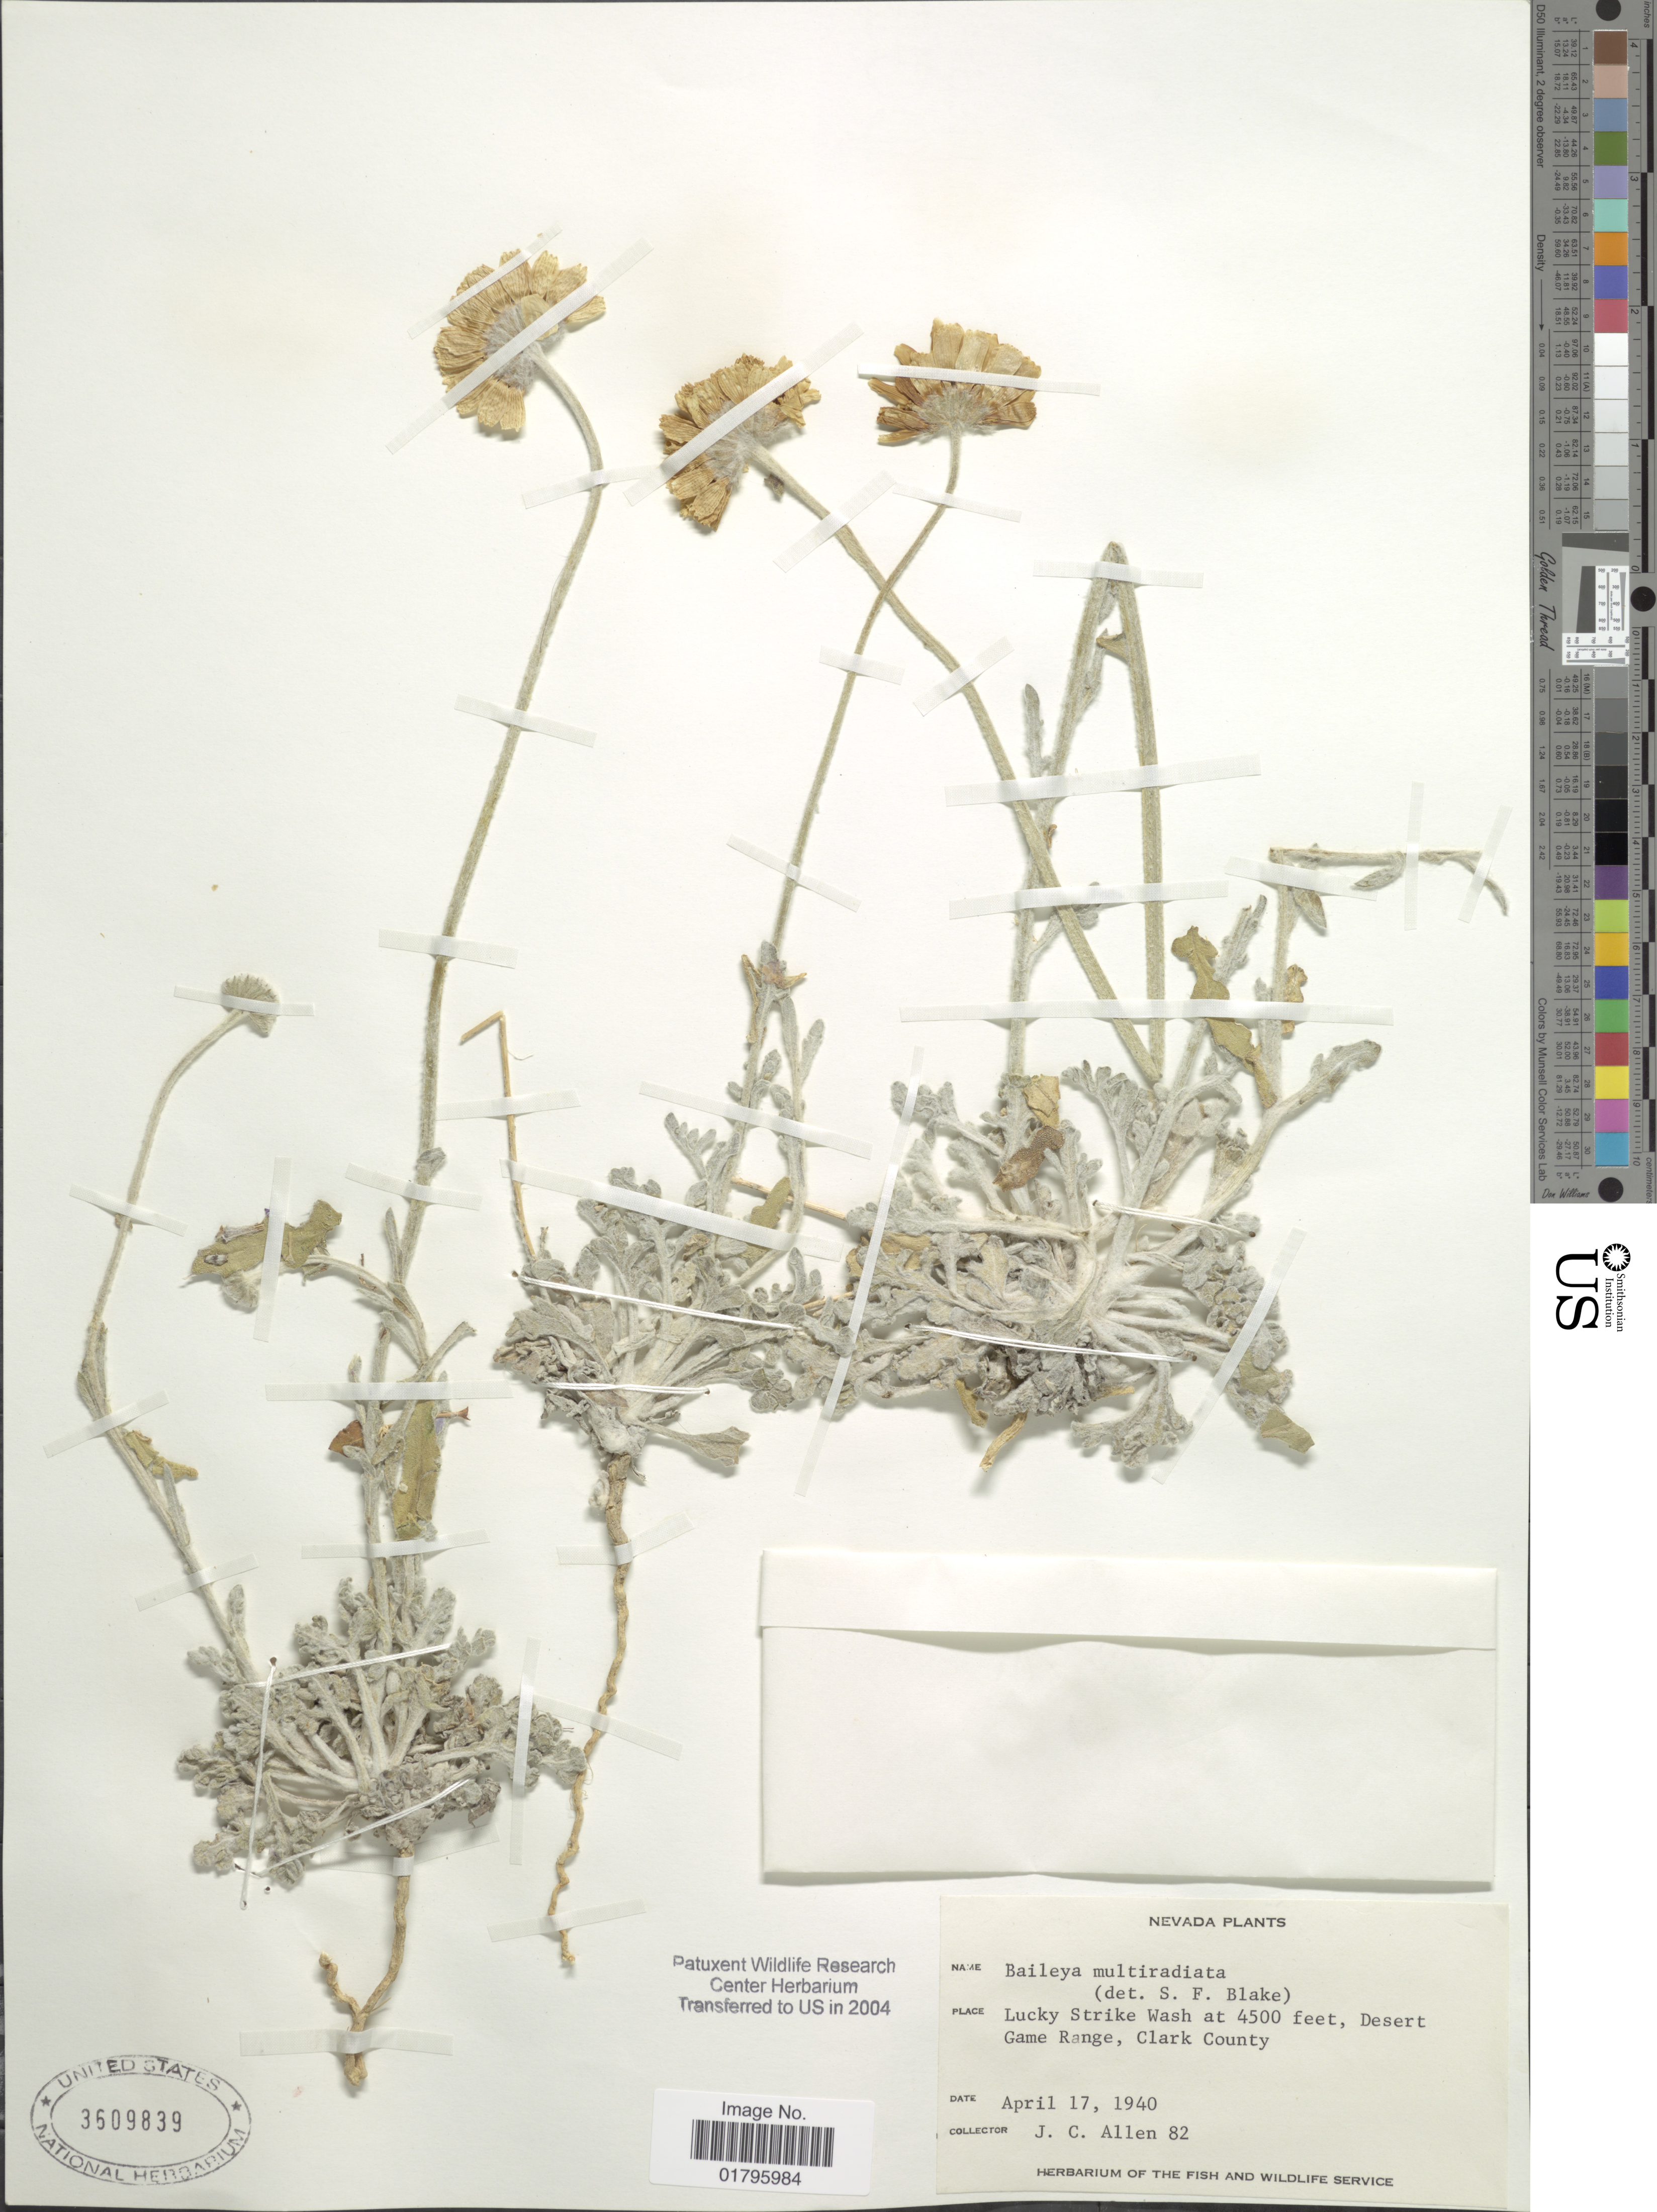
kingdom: Plantae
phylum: Tracheophyta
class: Magnoliopsida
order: Asterales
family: Asteraceae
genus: Baileya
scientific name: Baileya multiradiata var. thurberi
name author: (Rydb.) Kittell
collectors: J. C. Allen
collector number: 82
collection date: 1940-04-17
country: United States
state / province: Nevada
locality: Nevada, Lucky Strike Wash, Desert Game Range, Clark County.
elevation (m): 1372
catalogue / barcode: US 3609839